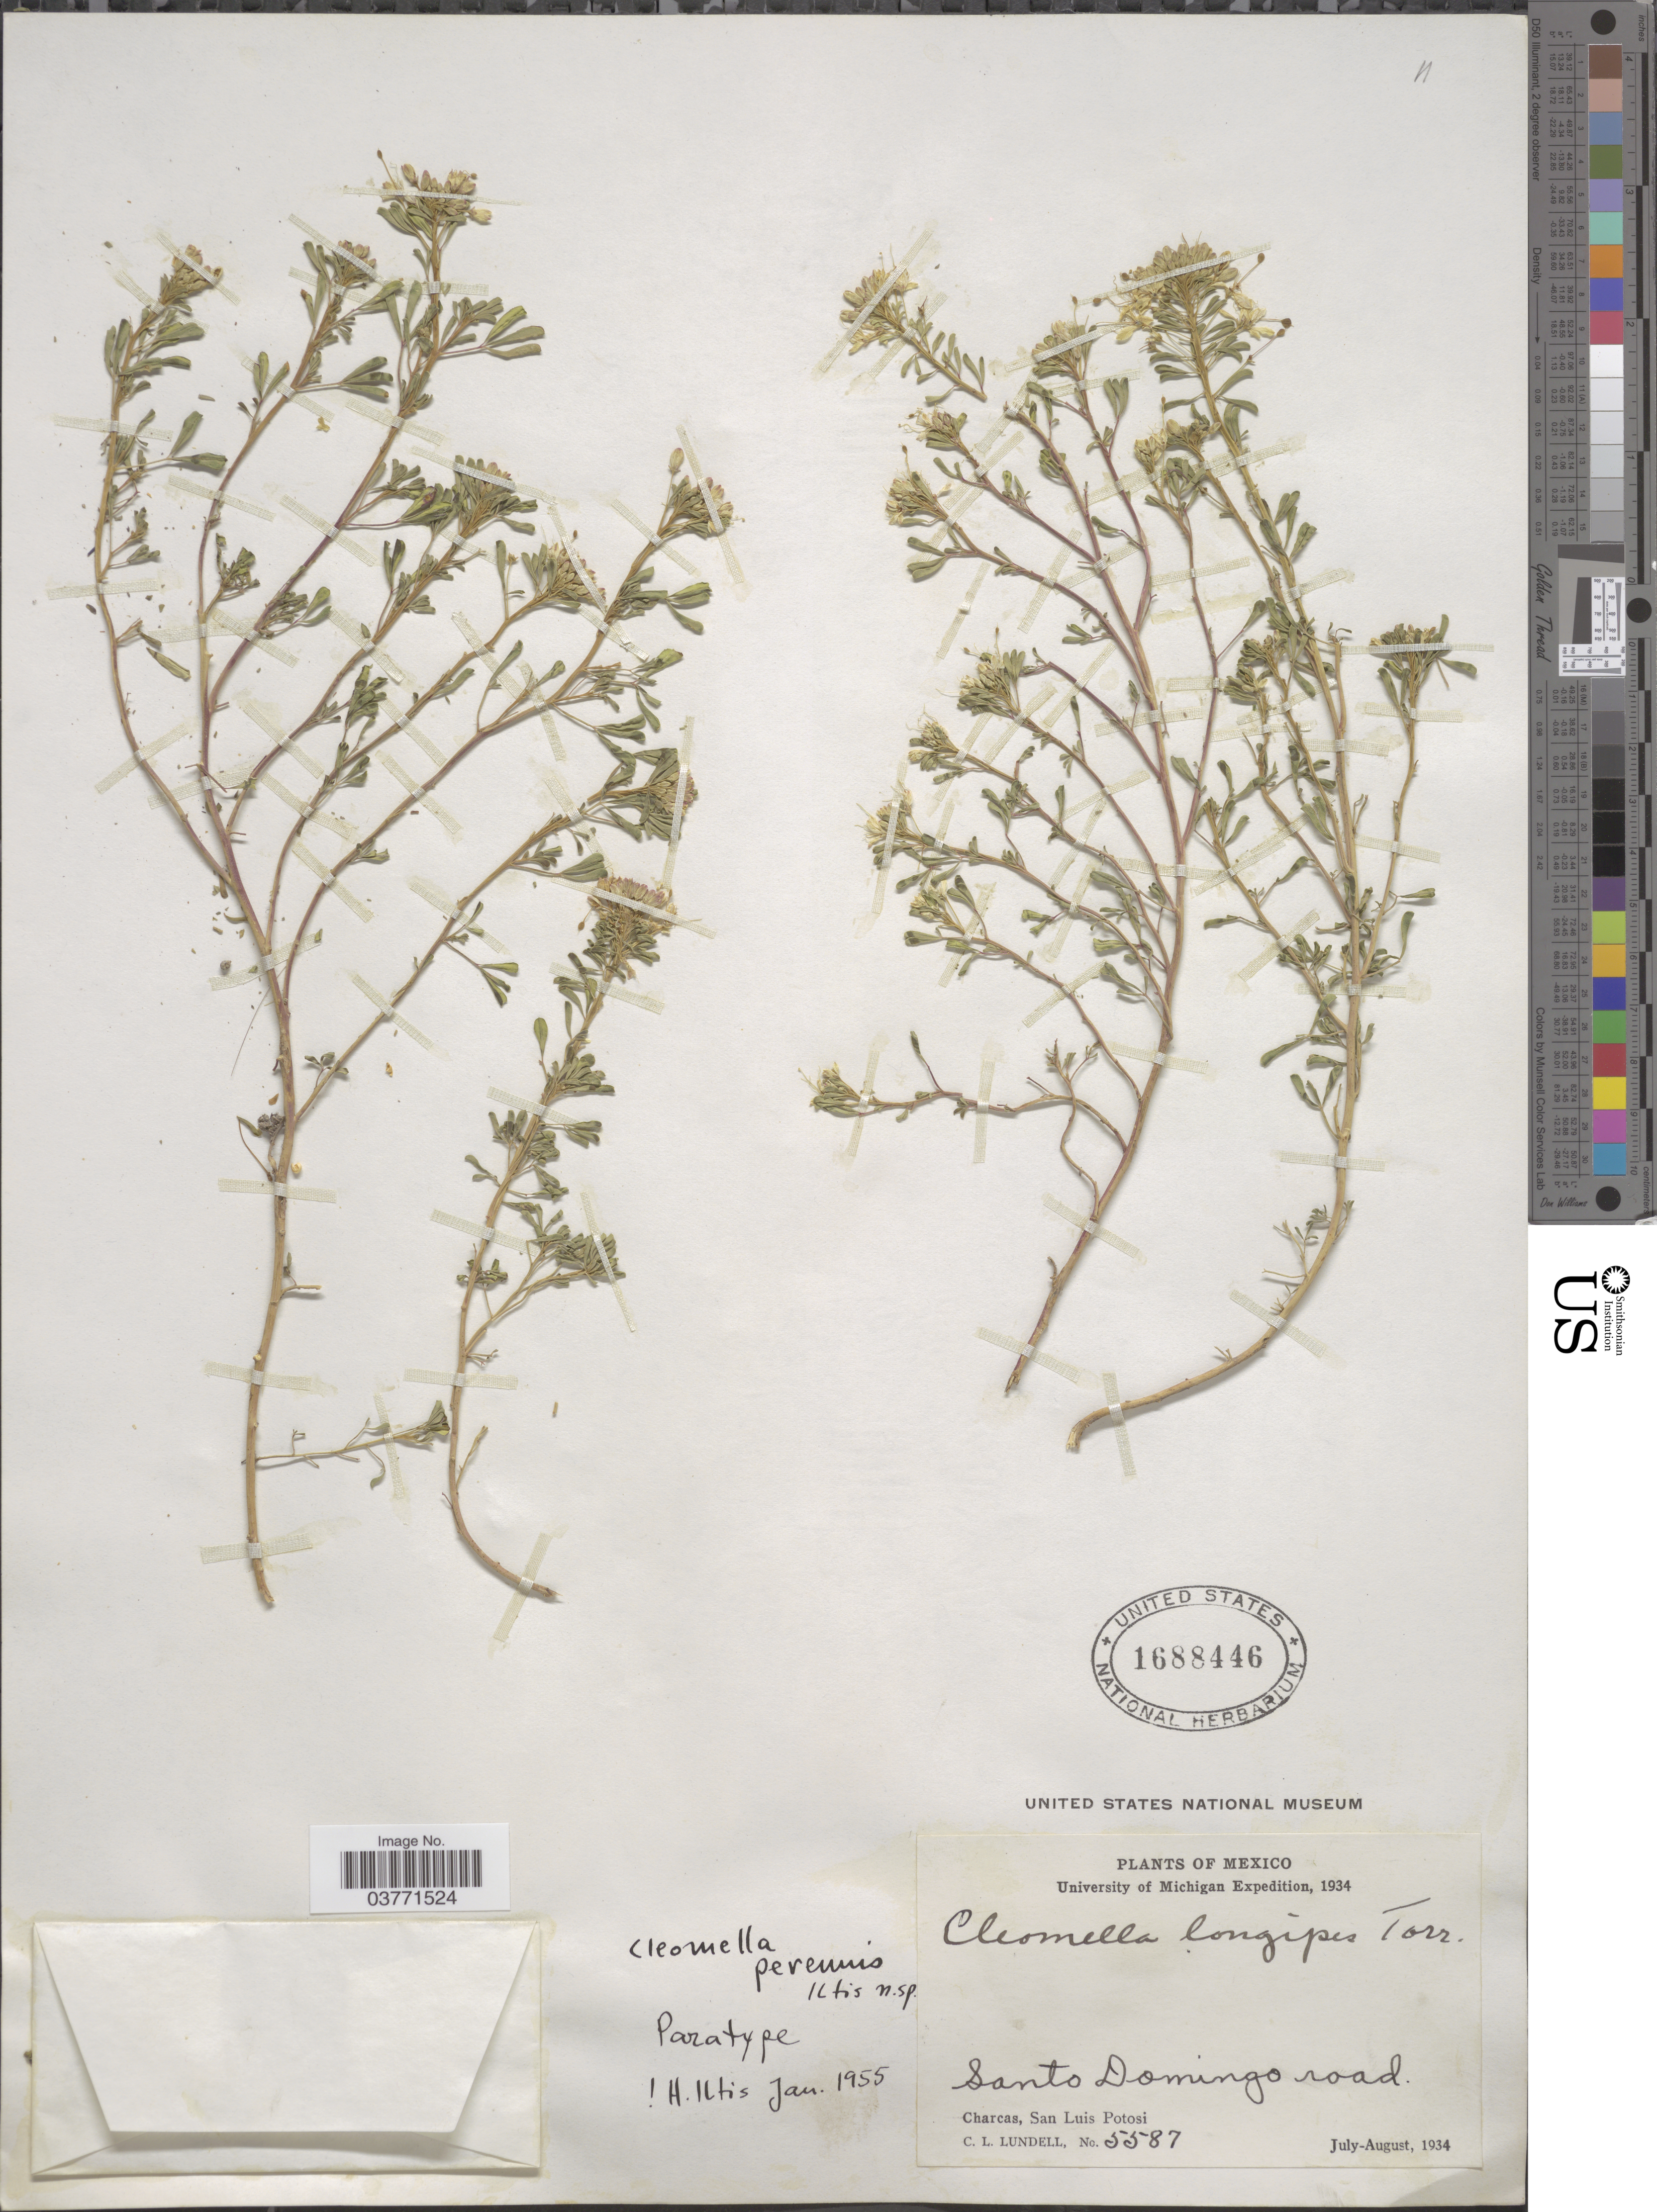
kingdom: Plantae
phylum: Tracheophyta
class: Magnoliopsida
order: Brassicales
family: Cleomaceae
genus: Cleomella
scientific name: Cleomella perennis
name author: Iltis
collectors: C. L. Lundell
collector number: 5587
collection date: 1934-07/1934-08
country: Mexico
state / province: San Luis Potosí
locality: Santo Domingo road. Charcas.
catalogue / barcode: US 1688446